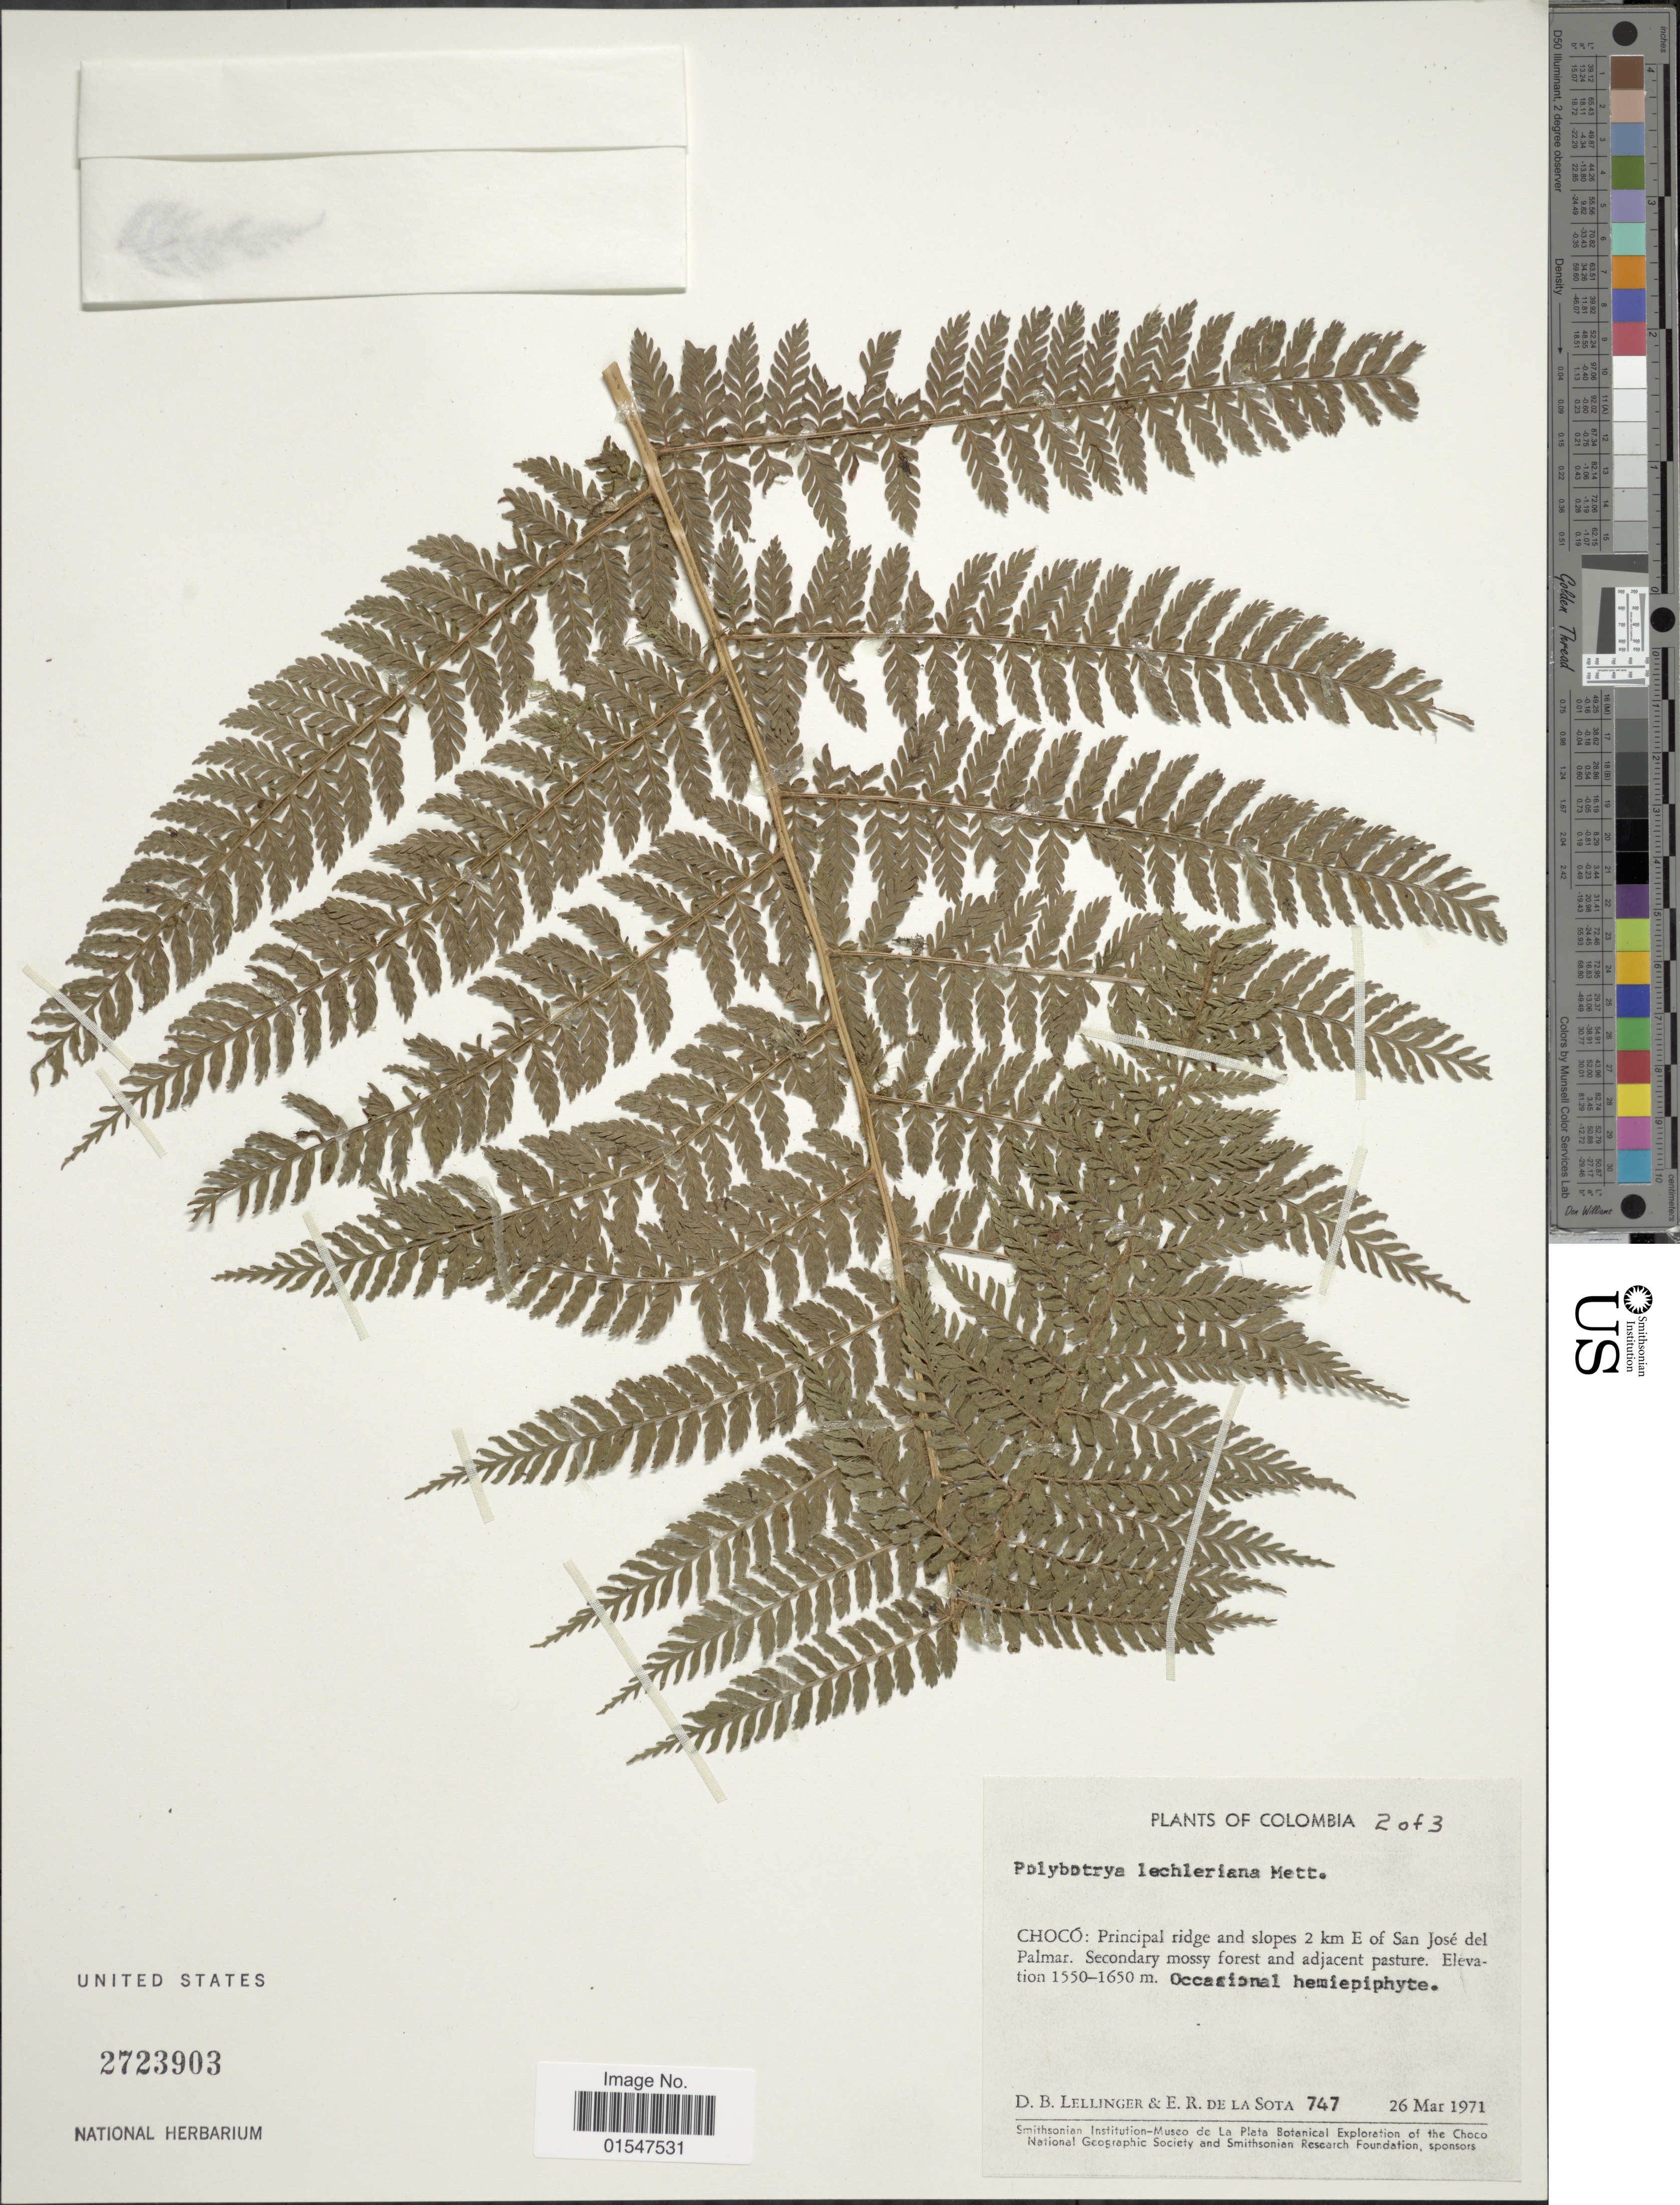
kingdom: Plantae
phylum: Tracheophyta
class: Polypodiopsida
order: Polypodiales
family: Dryopteridaceae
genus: Polybotrya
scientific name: Polybotrya stolzei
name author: R.C. Moran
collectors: D. B. Lellinger & E. R. de la Sota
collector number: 747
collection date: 1971-03-26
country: Colombia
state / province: Chocó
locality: Principal ridge and slopes 2 km E of San José del Palmar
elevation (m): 1550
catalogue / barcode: US 2723903